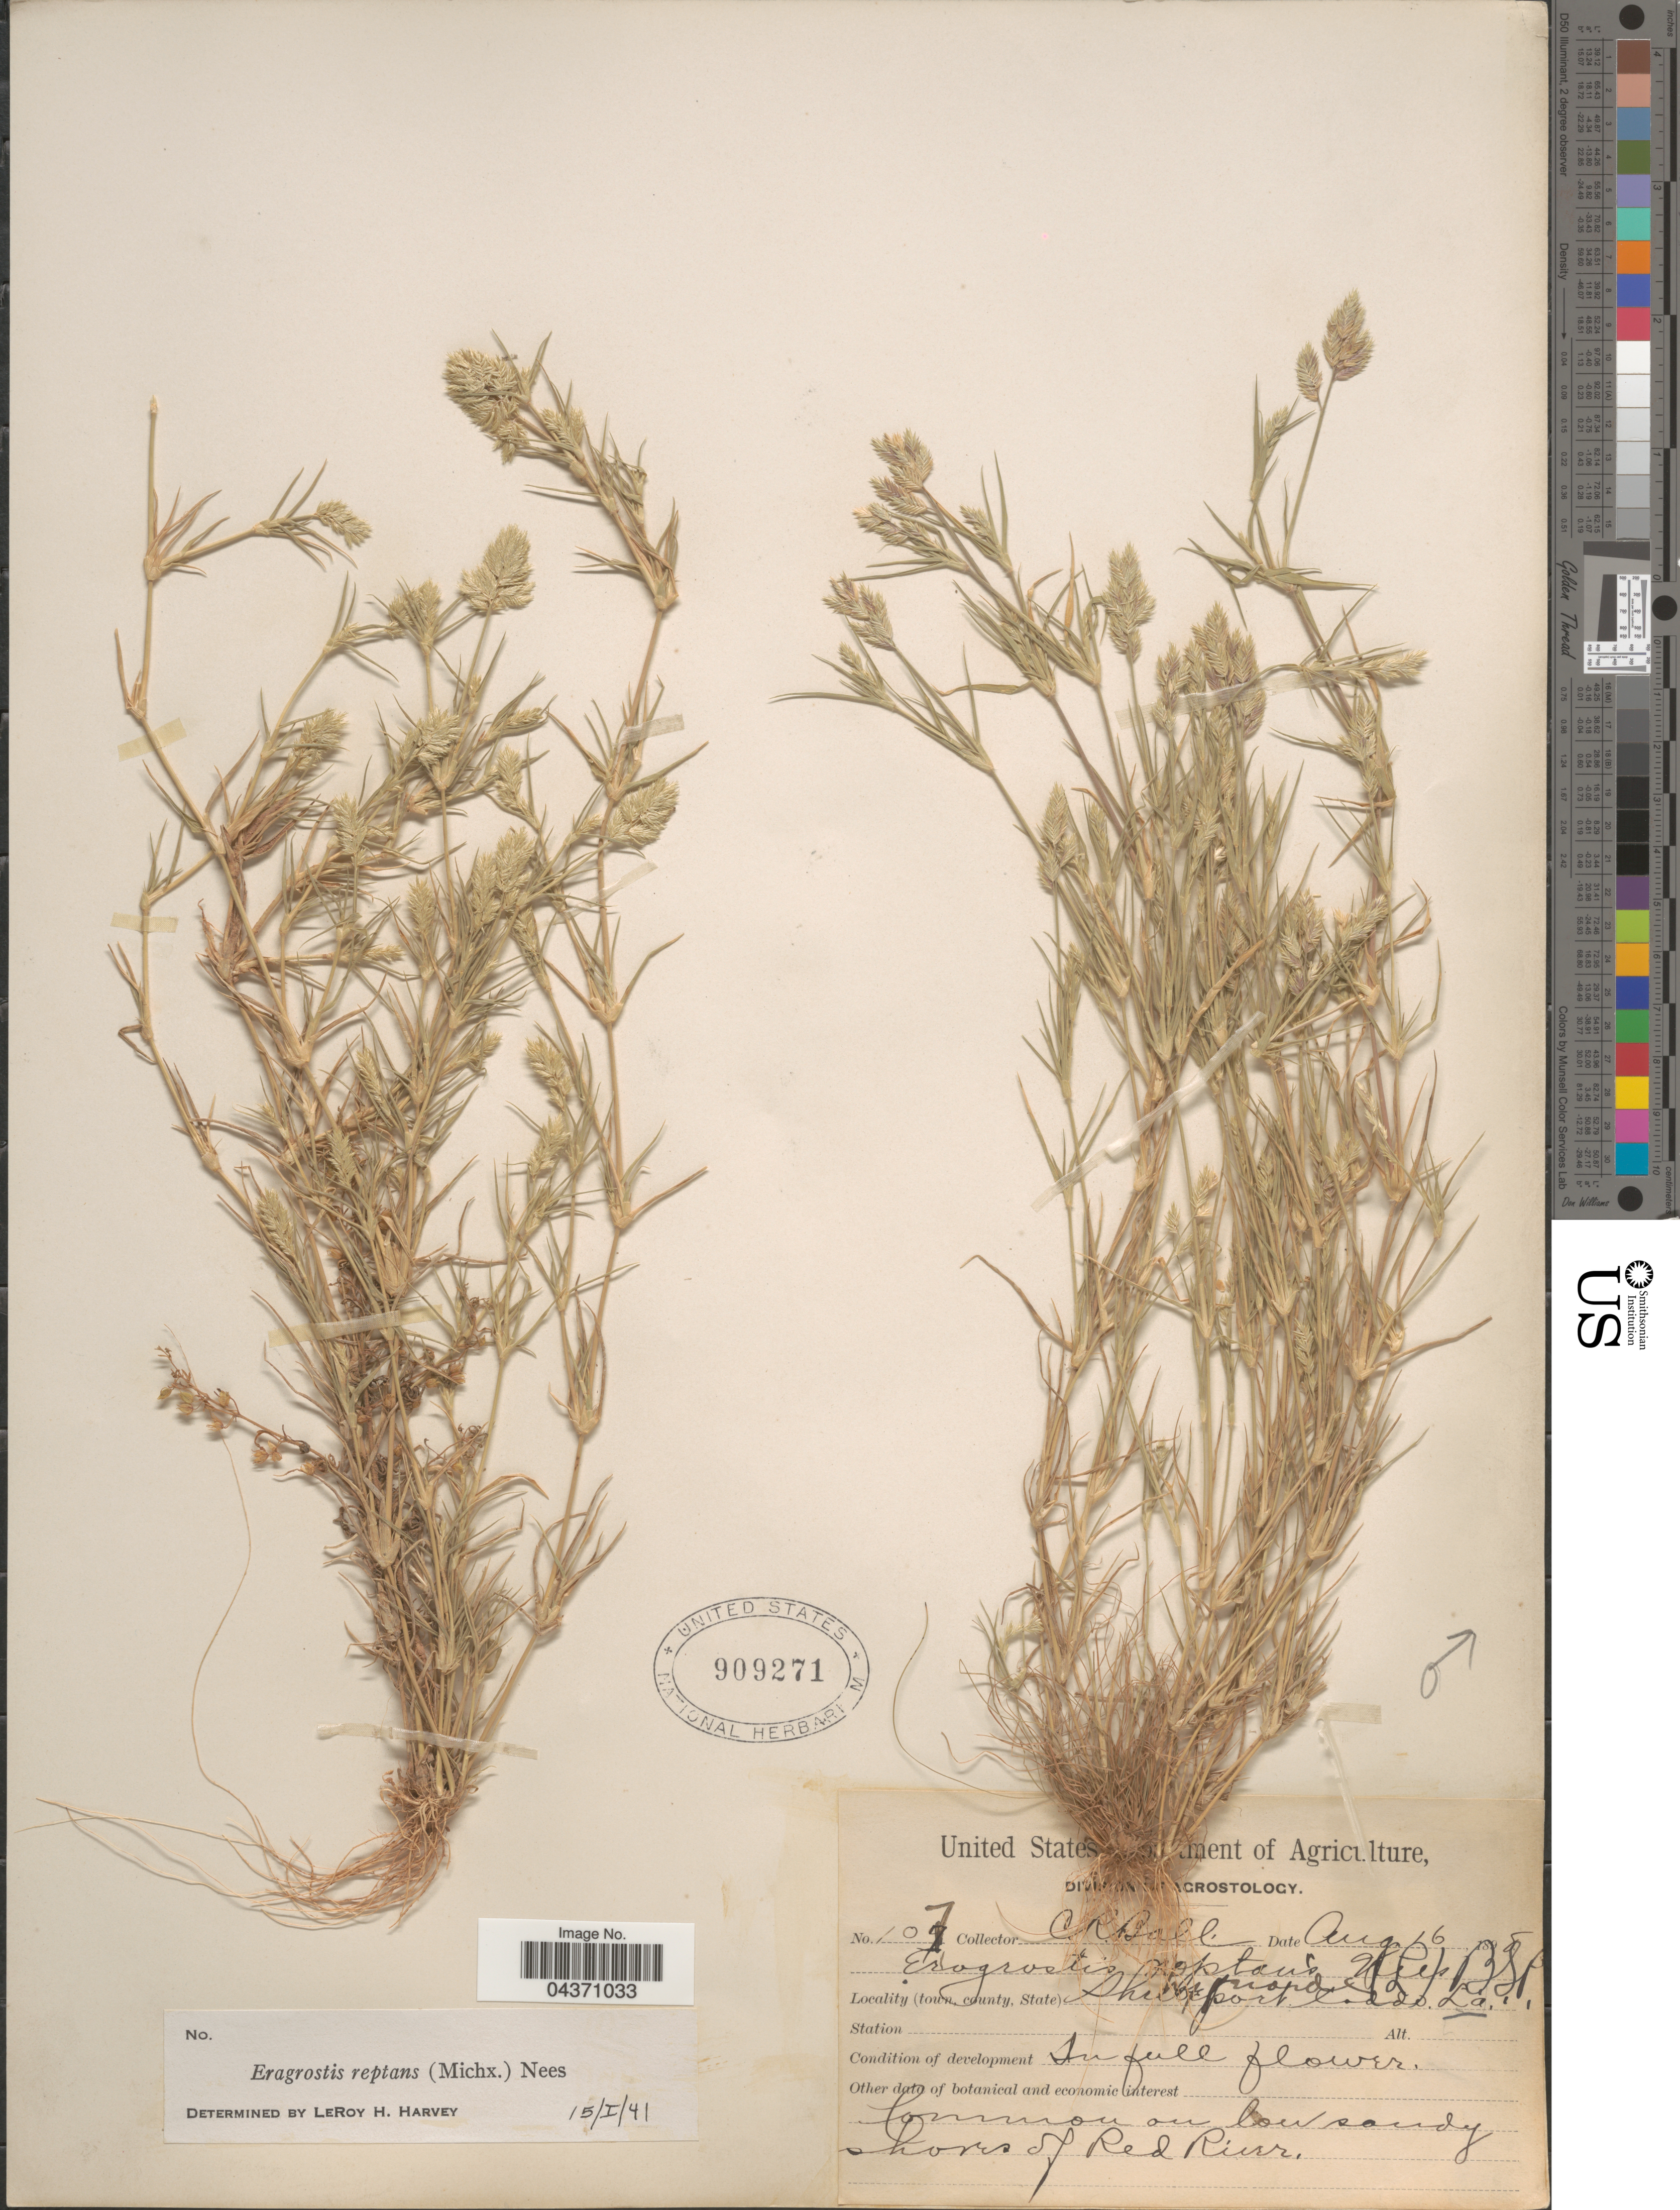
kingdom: Plantae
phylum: Tracheophyta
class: Liliopsida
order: Poales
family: Poaceae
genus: Eragrostis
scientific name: Eragrostis reptans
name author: (Michx.) Nees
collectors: C. R. Ball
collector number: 107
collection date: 1898-08-16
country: United States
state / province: Louisiana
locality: Shreveport Caddo. Common on low sandy shores of Red River.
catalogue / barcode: US 909271